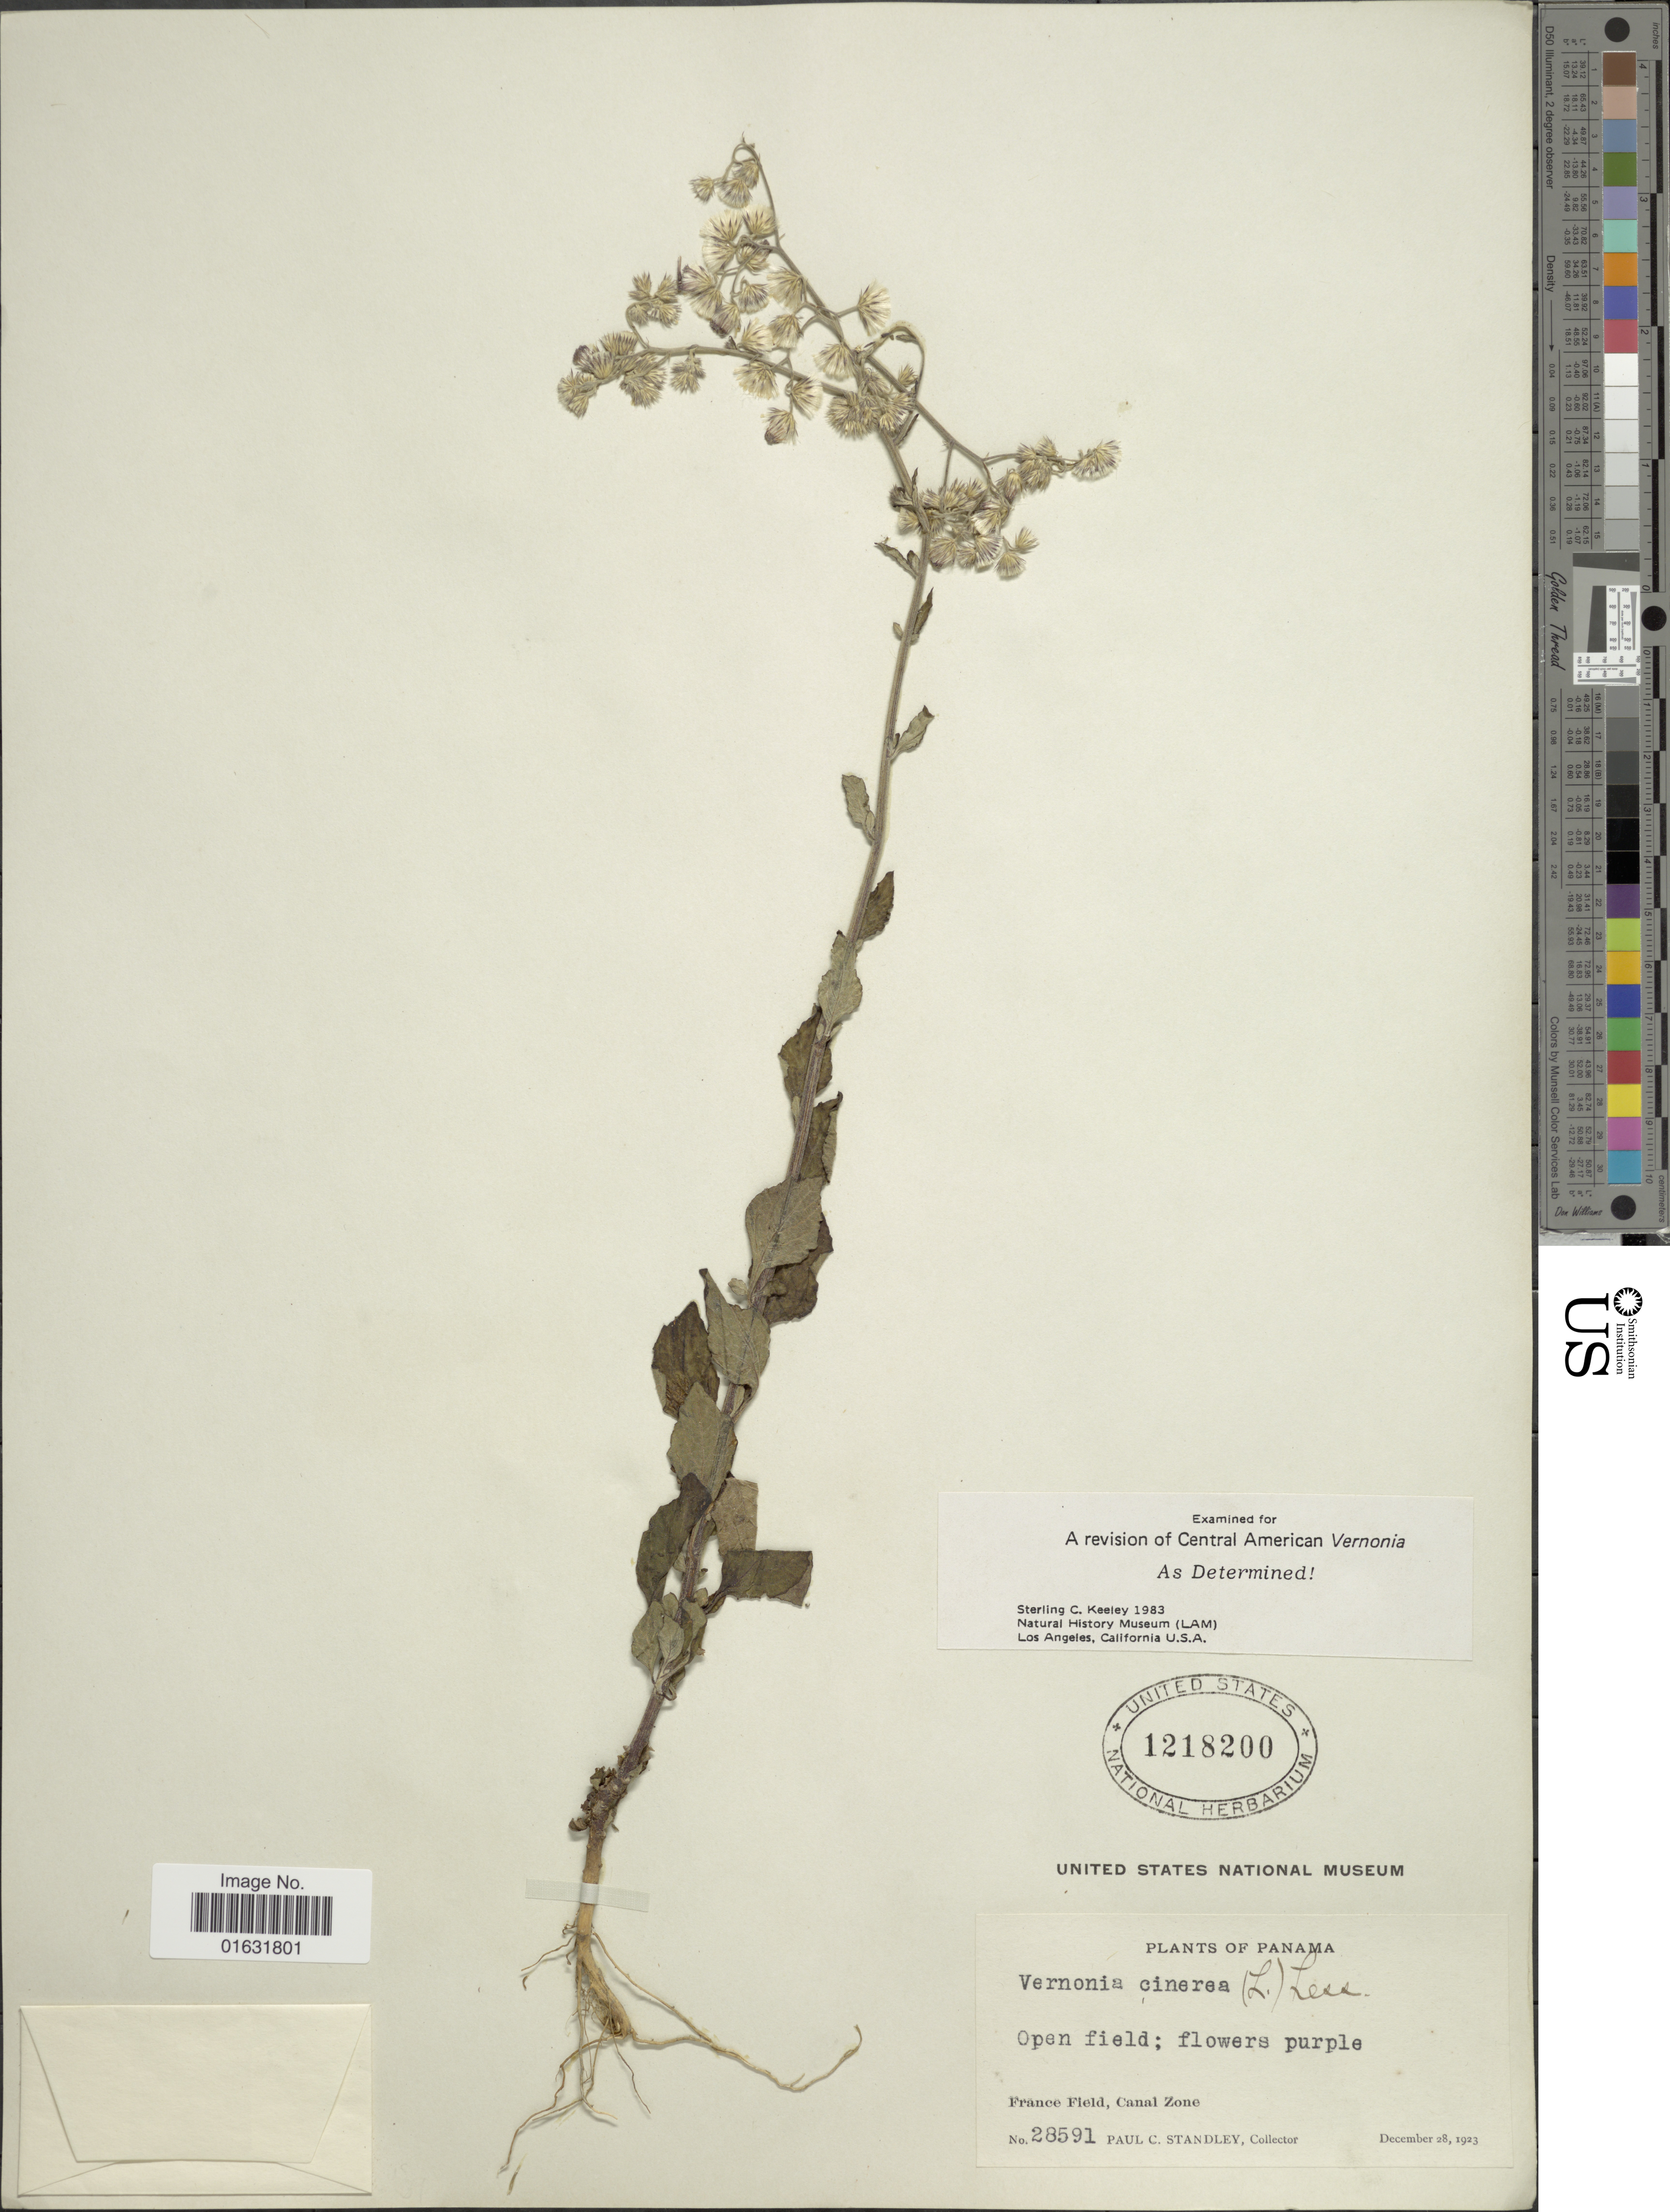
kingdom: Plantae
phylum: Tracheophyta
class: Magnoliopsida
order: Asterales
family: Asteraceae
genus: Cyanthillium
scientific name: Cyanthillium cinereum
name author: (L.) H. Rob.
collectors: P. C. Standley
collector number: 28591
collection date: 1923-12-28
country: Panama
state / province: Colón / Panamá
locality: France field, Canal Zone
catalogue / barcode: US 1218200